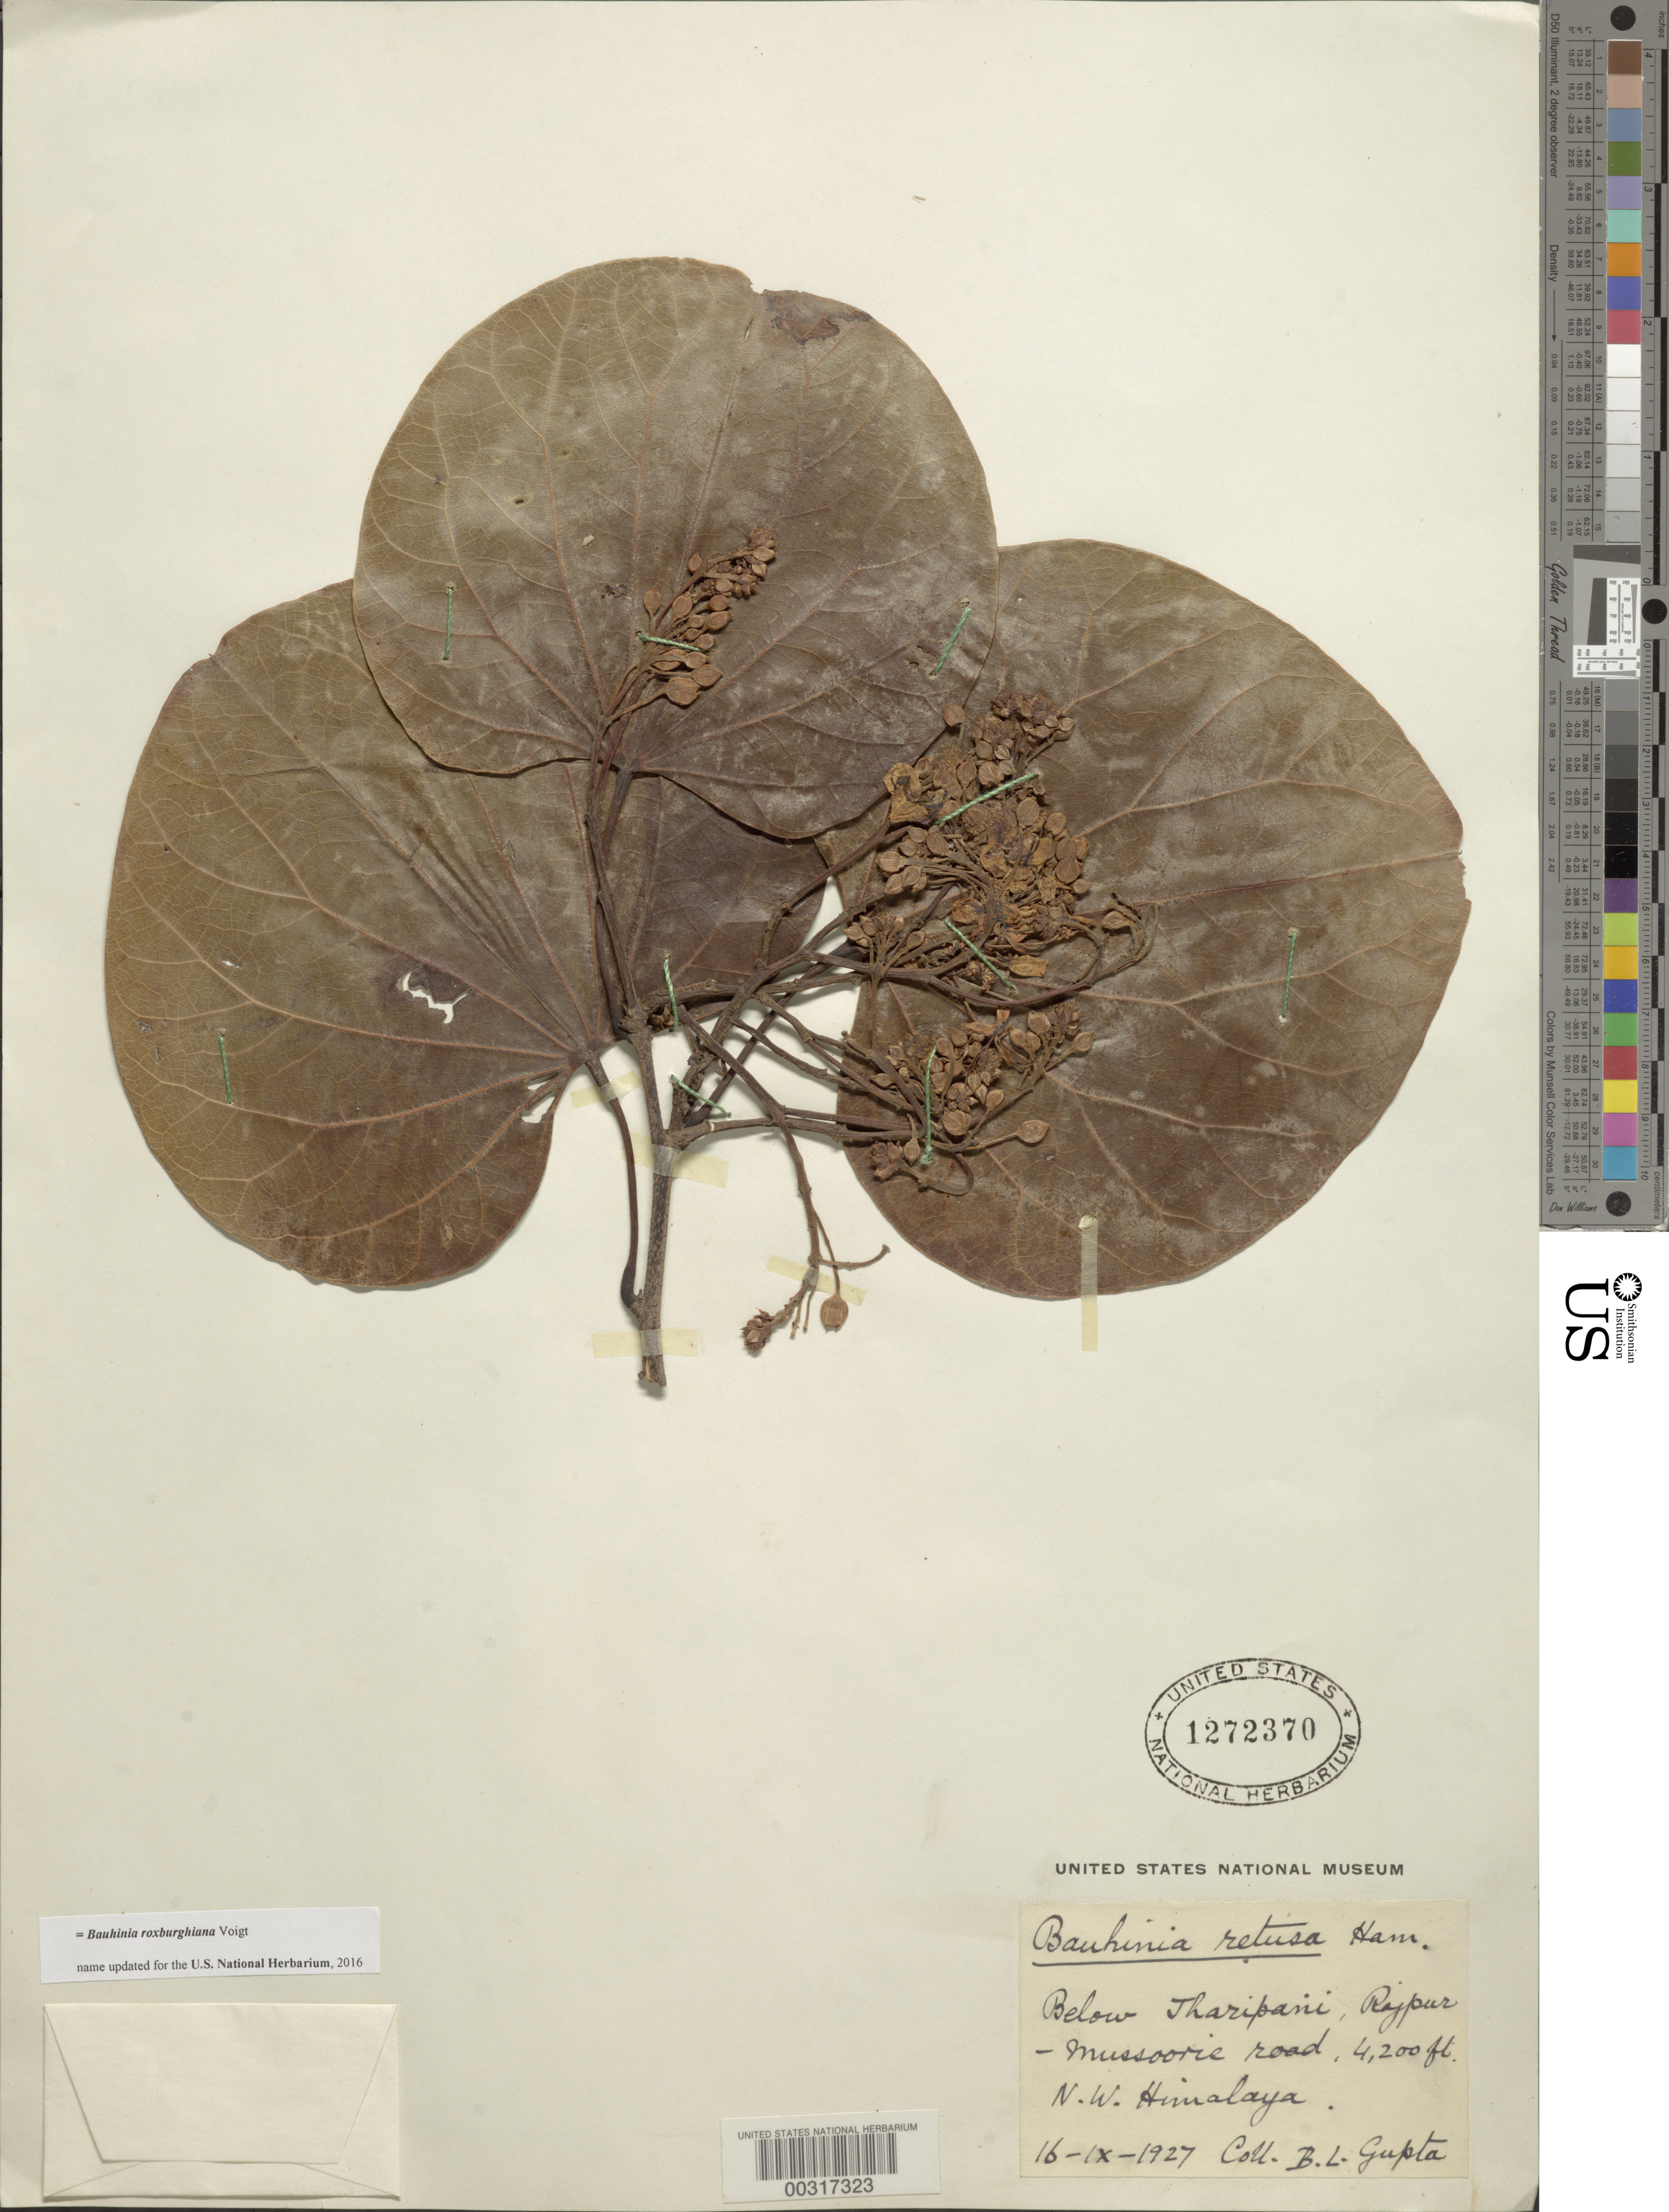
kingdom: Plantae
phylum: Tracheophyta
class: Magnoliopsida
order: Fabales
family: Fabaceae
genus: Phanera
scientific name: Phanera retusa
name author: Benth.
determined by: U.S. National Herbarium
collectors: B. L. Gupta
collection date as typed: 16 Sep 1927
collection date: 1927-09-16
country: India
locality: Below jharipani;rajpur-mussoorie road; nw himalaya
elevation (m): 1280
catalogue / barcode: US 1272370